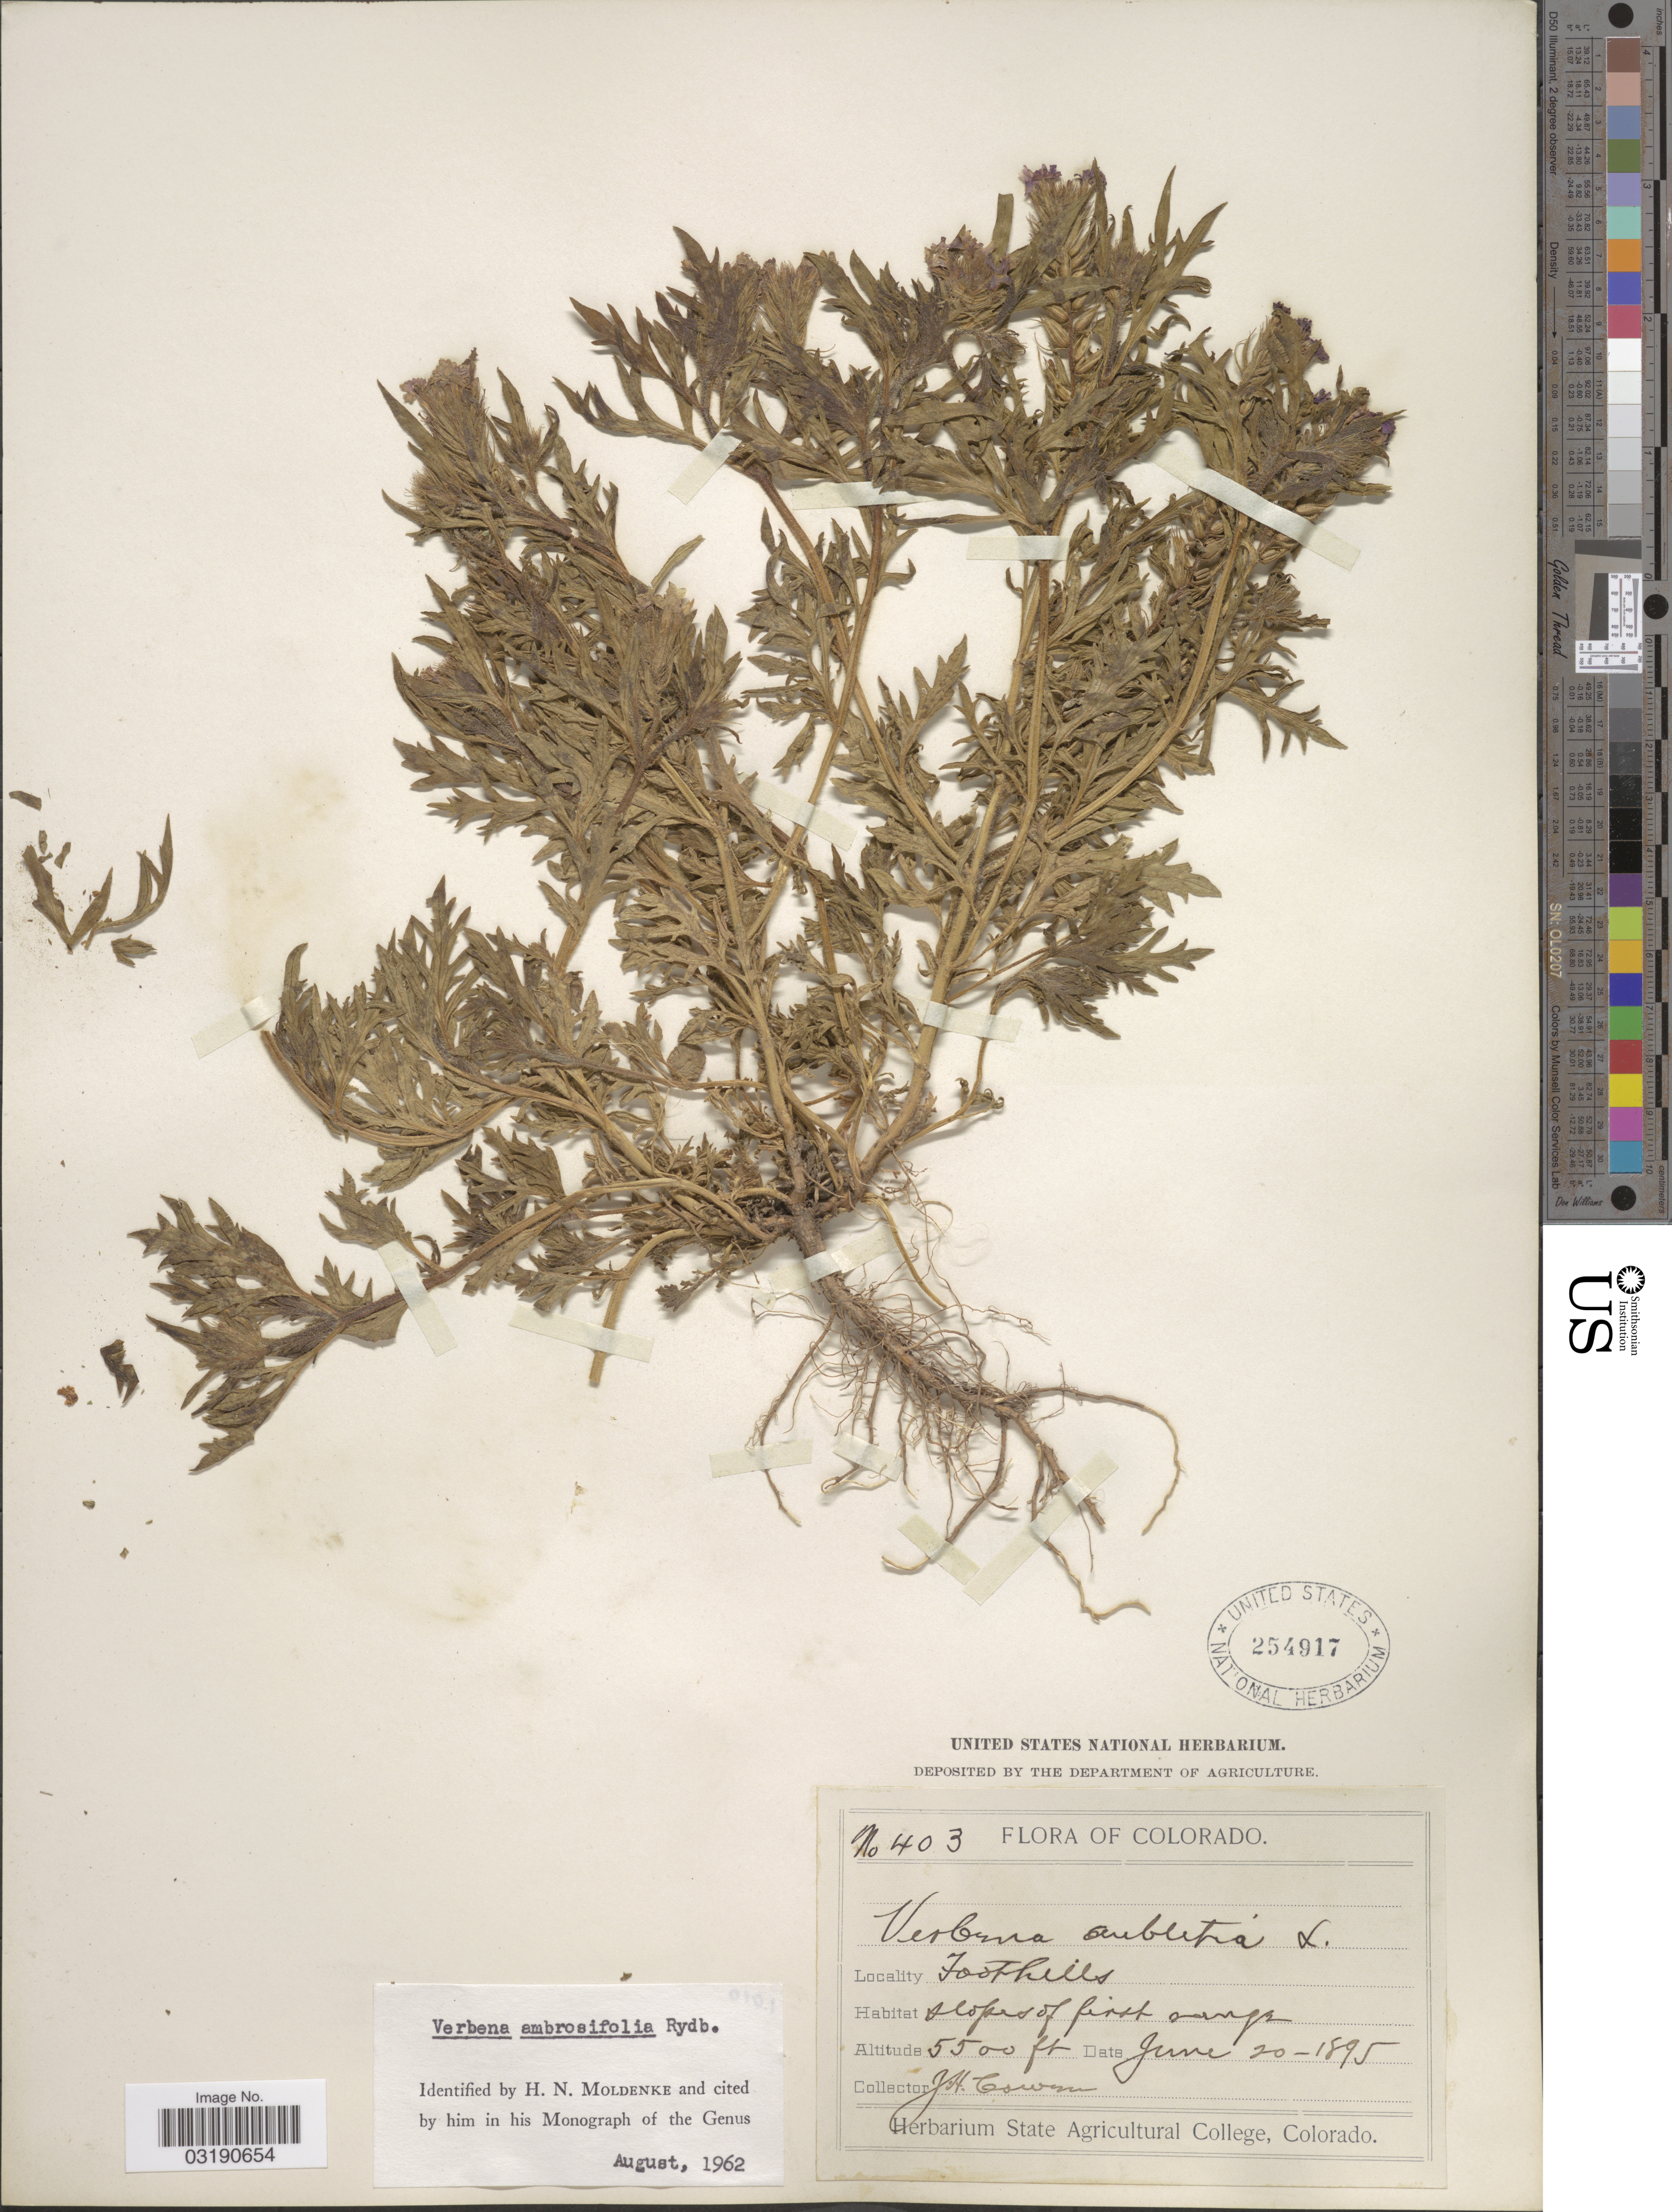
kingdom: Plantae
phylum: Tracheophyta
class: Magnoliopsida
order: Lamiales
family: Verbenaceae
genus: Verbena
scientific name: Verbena ambrosiifolia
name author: Rydb. ex Small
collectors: J. H. Cowen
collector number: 403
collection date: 1895-06-20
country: United States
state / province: Colorado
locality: Foothills.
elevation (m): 1676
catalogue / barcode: US 254917